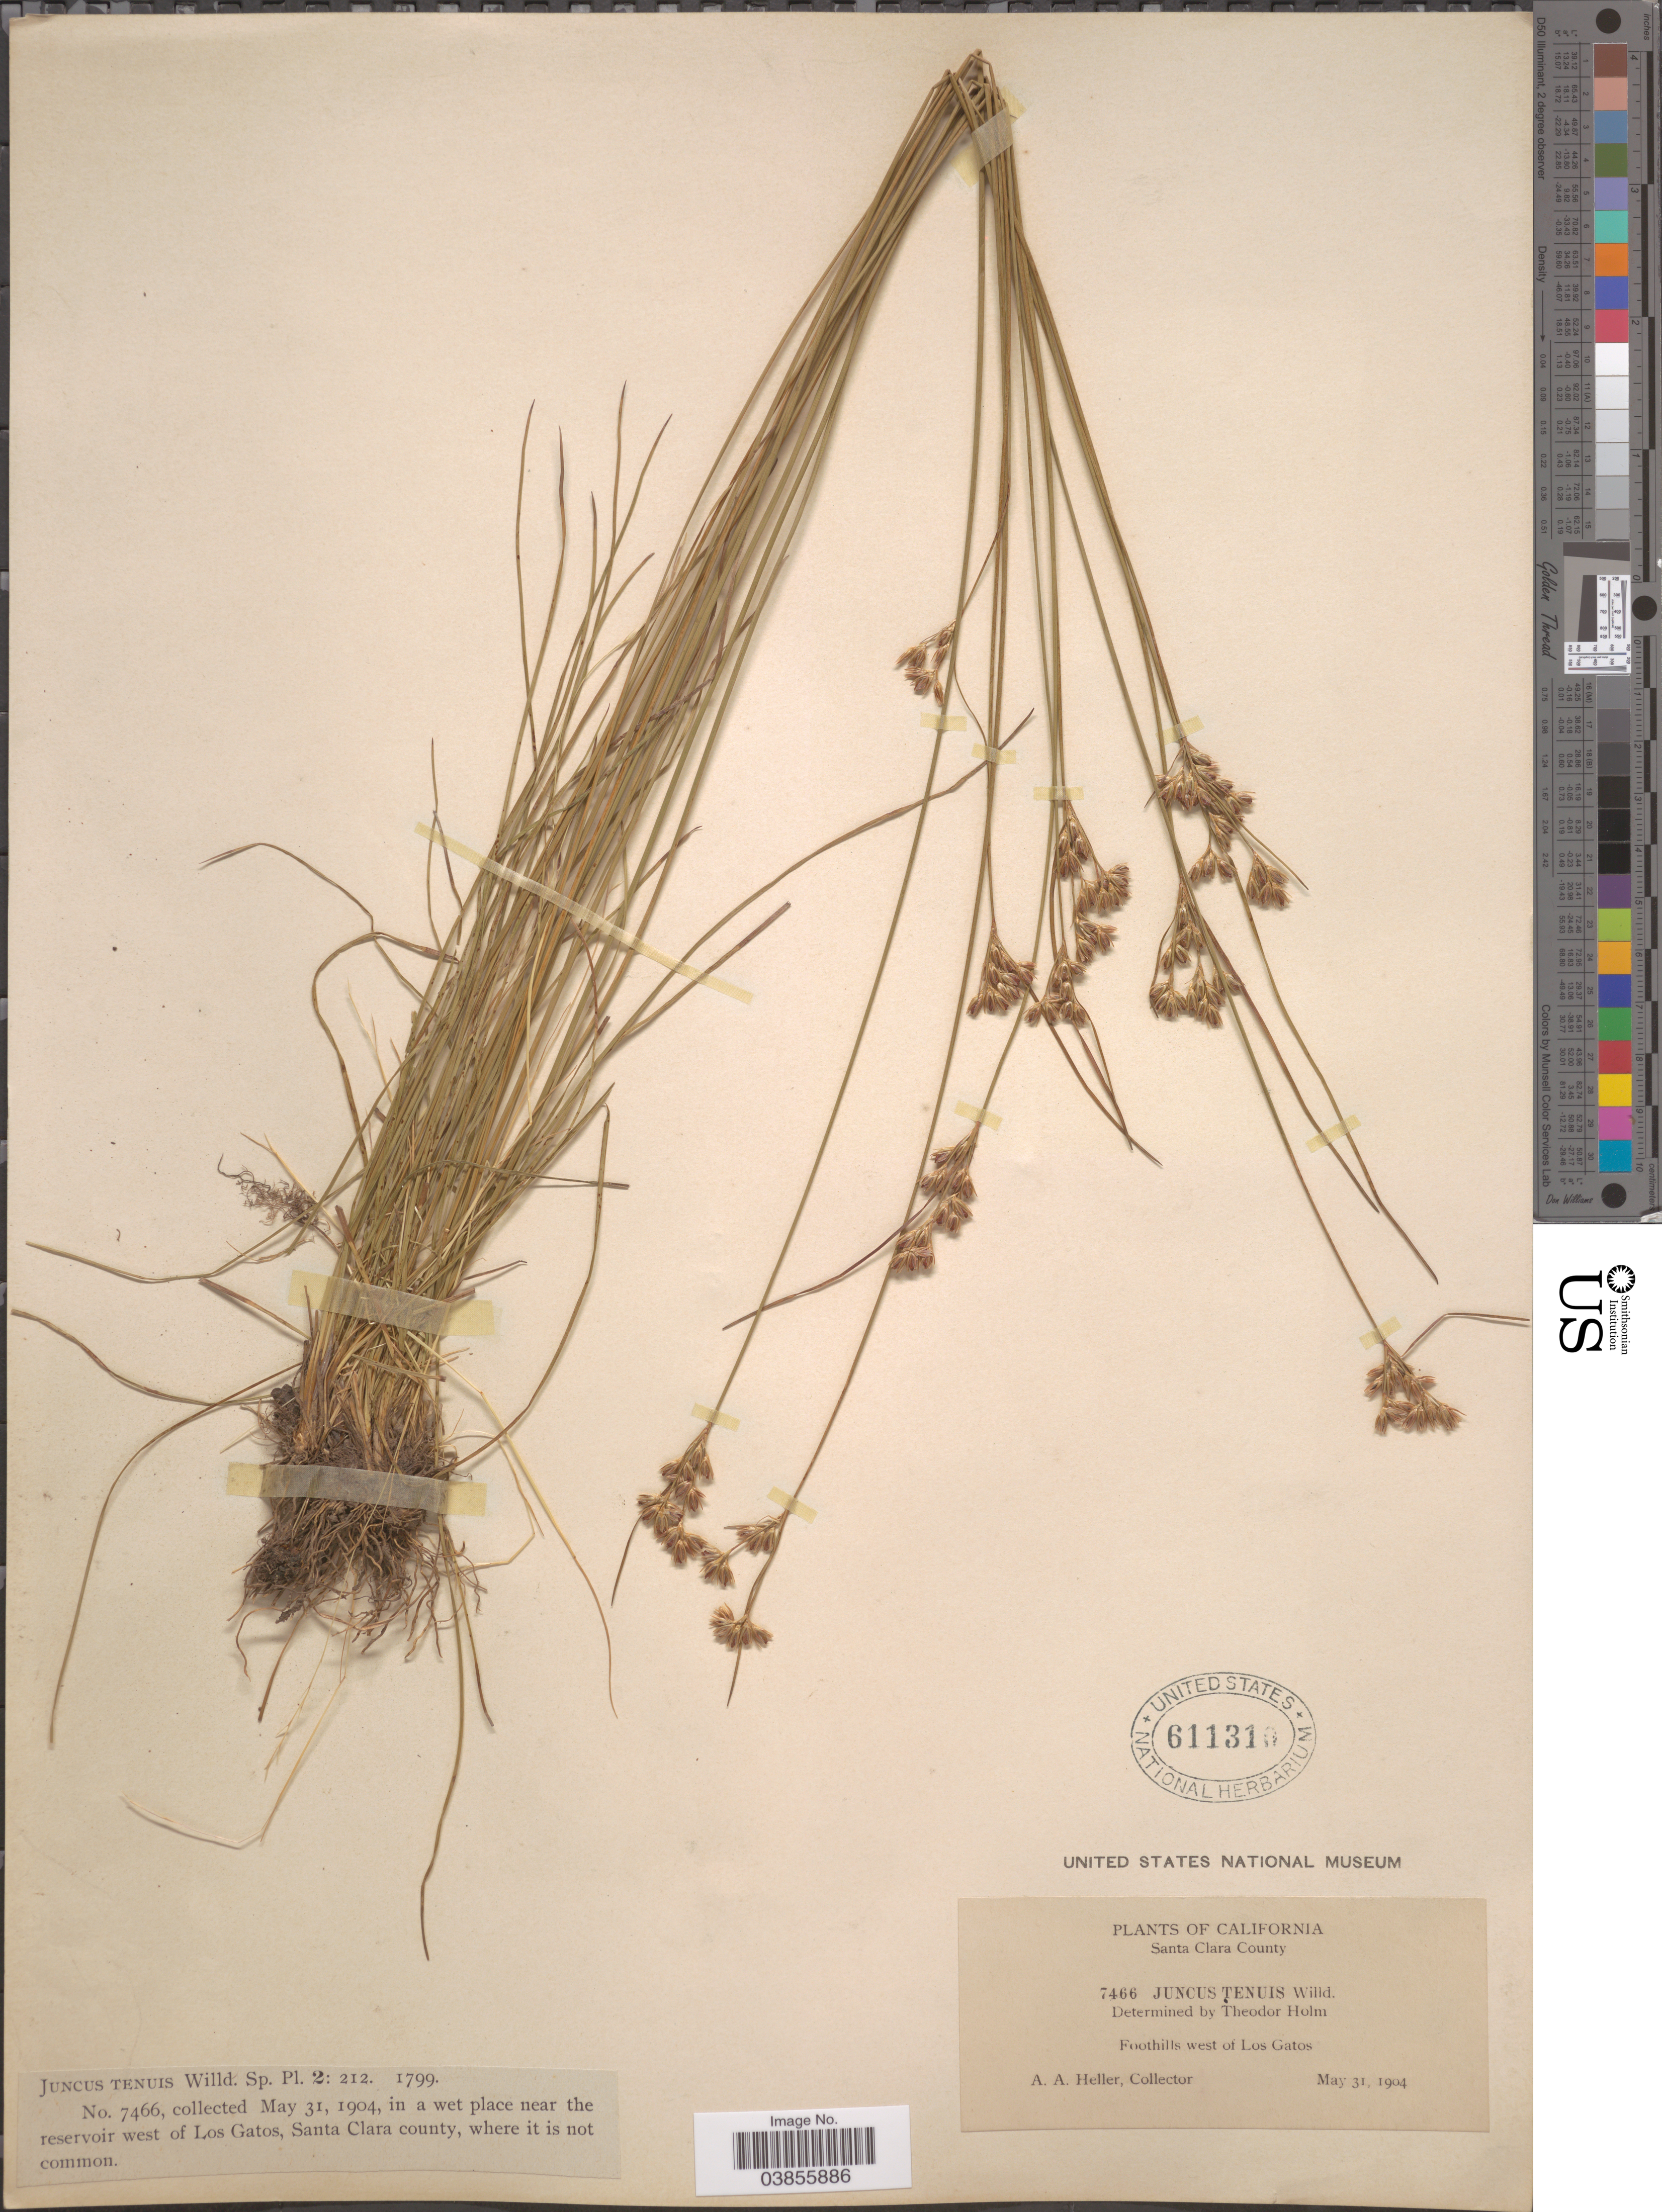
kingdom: Plantae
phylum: Tracheophyta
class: Liliopsida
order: Poales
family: Juncaceae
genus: Juncus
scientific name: Juncus occidentalis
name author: (Coville) Wiegand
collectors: A. A. Heller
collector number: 7466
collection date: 1904-05-31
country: United States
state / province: California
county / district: Santa Clara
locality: Santa Clara County. Foothills west of Los Gatos. Near the reservoir west of Los Gatos.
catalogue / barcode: US 611310